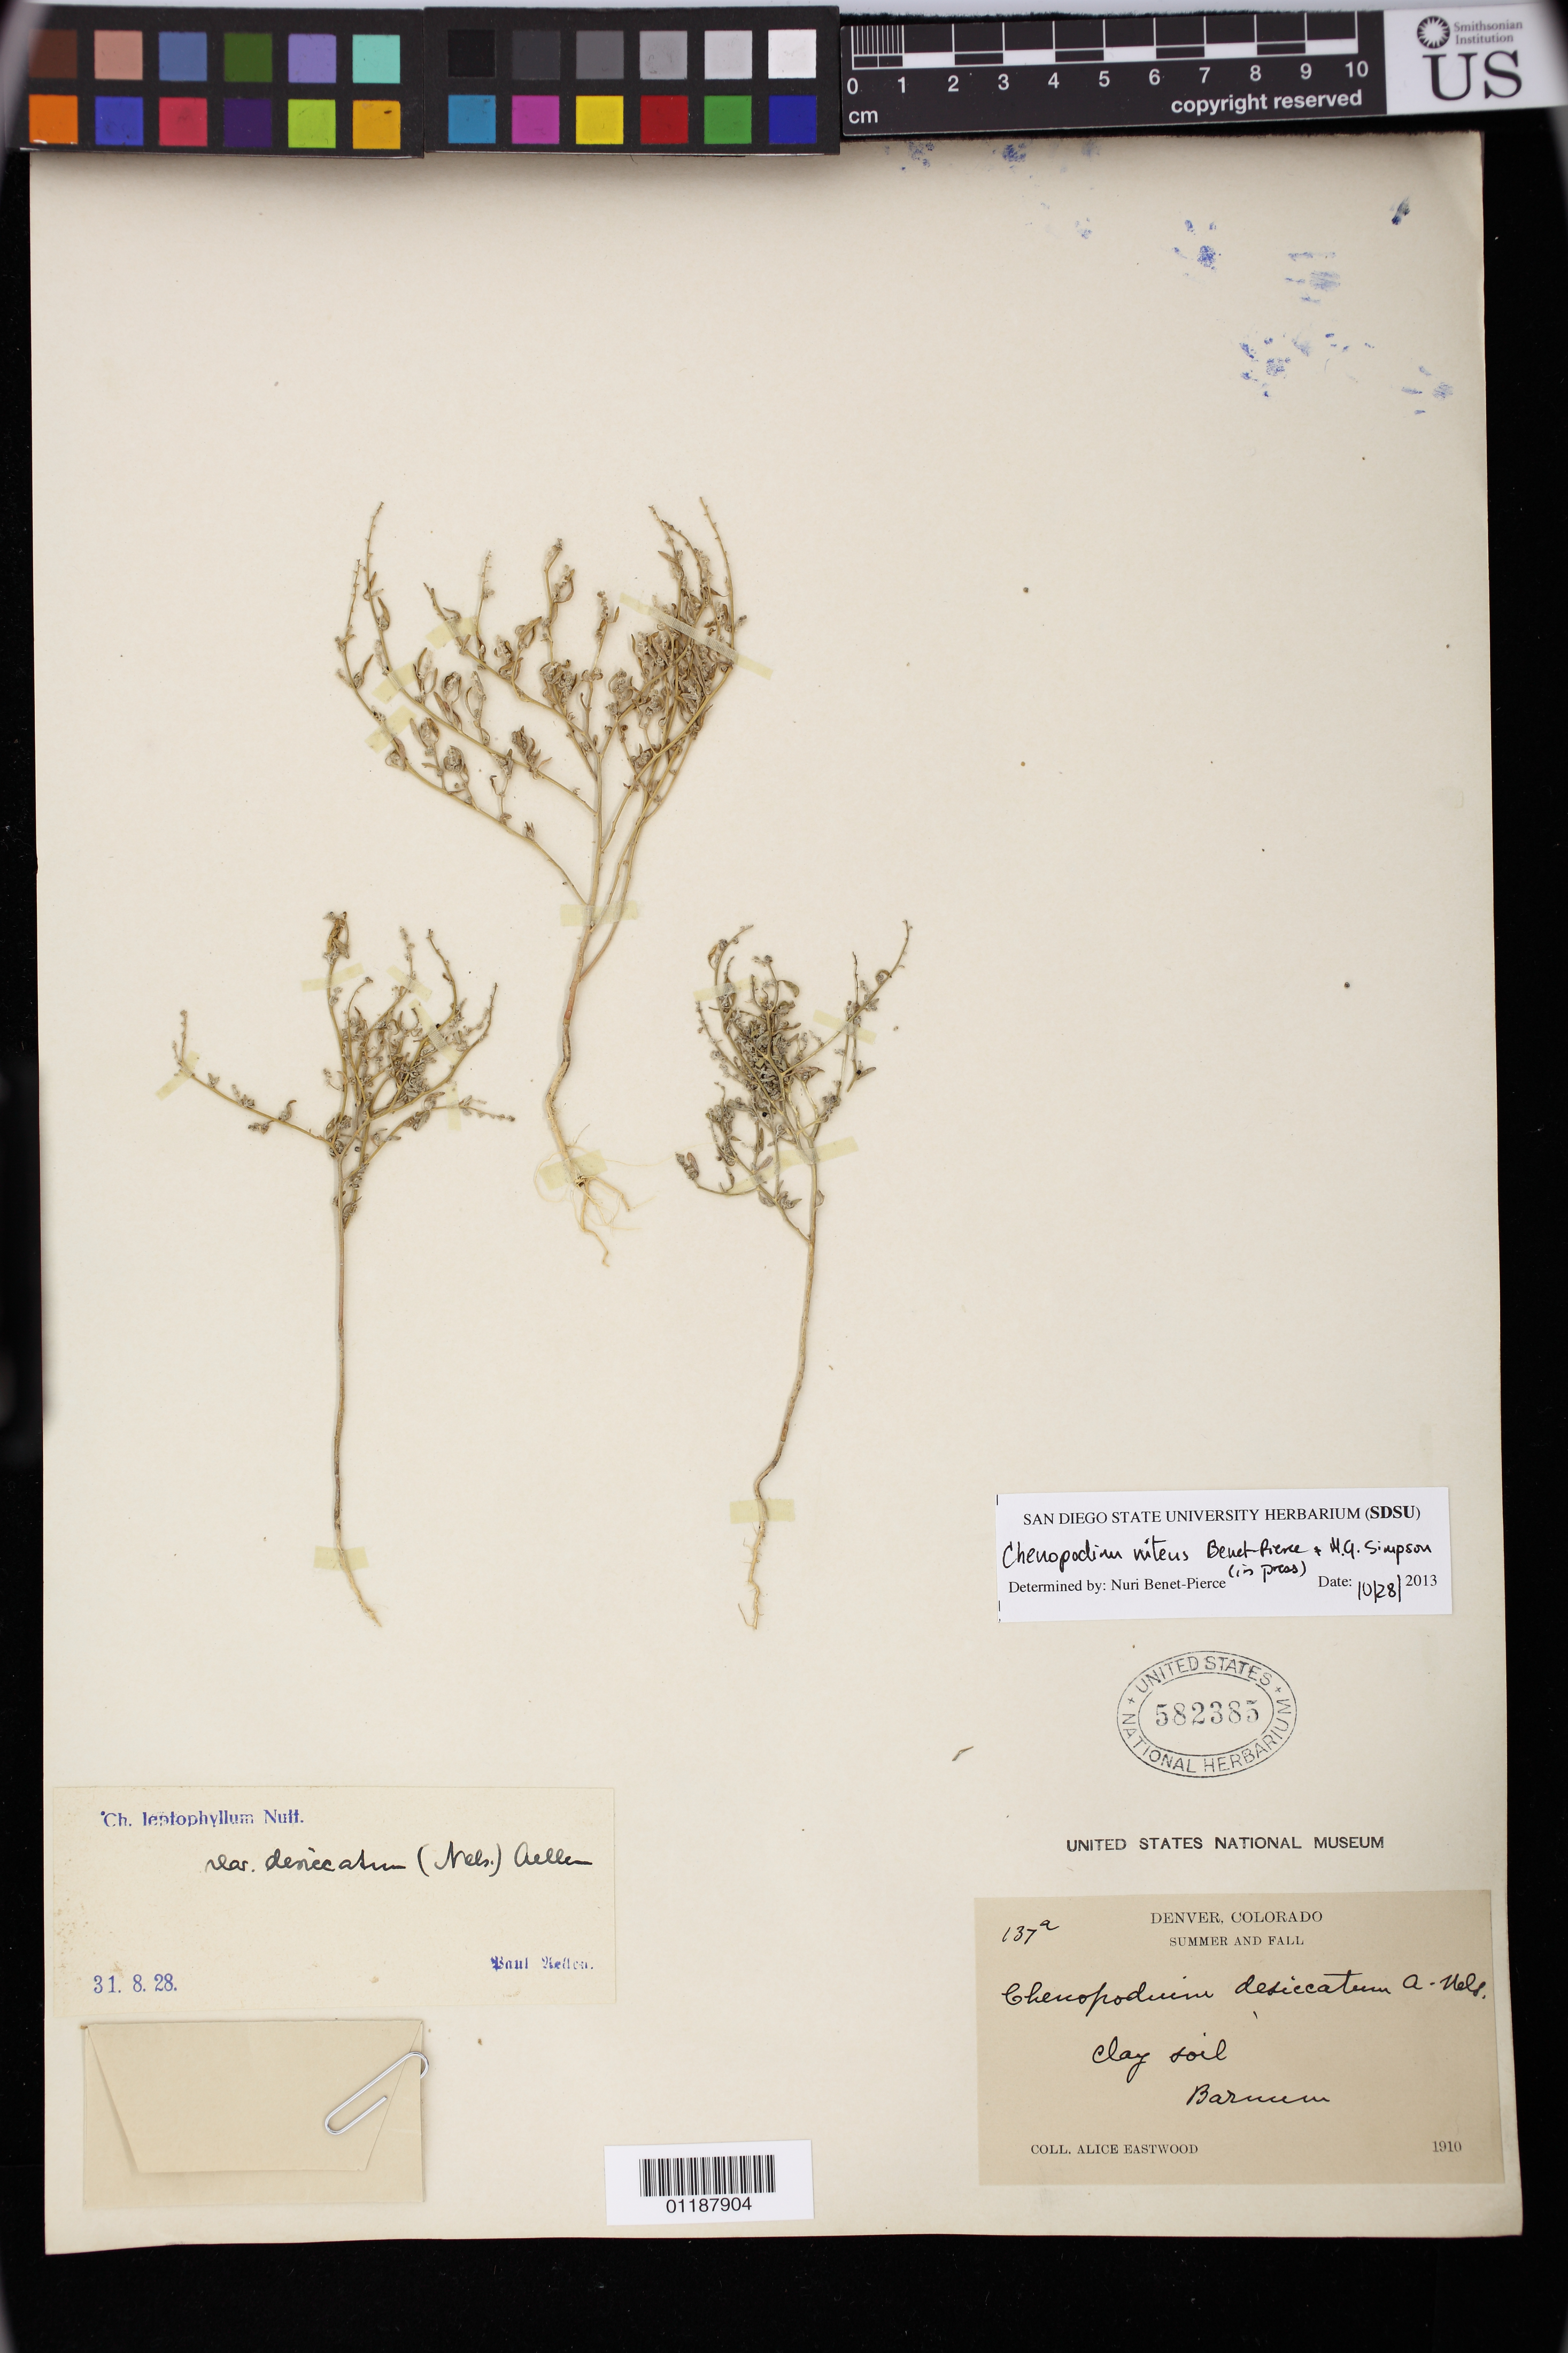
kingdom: Plantae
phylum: Tracheophyta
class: Magnoliopsida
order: Caryophyllales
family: Amaranthaceae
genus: Chenopodium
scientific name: Chenopodium nitens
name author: Benet-Pierce & M.G. Simpson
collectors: A. Eastwood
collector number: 137a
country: United States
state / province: Colorado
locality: Denver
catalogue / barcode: US 582385